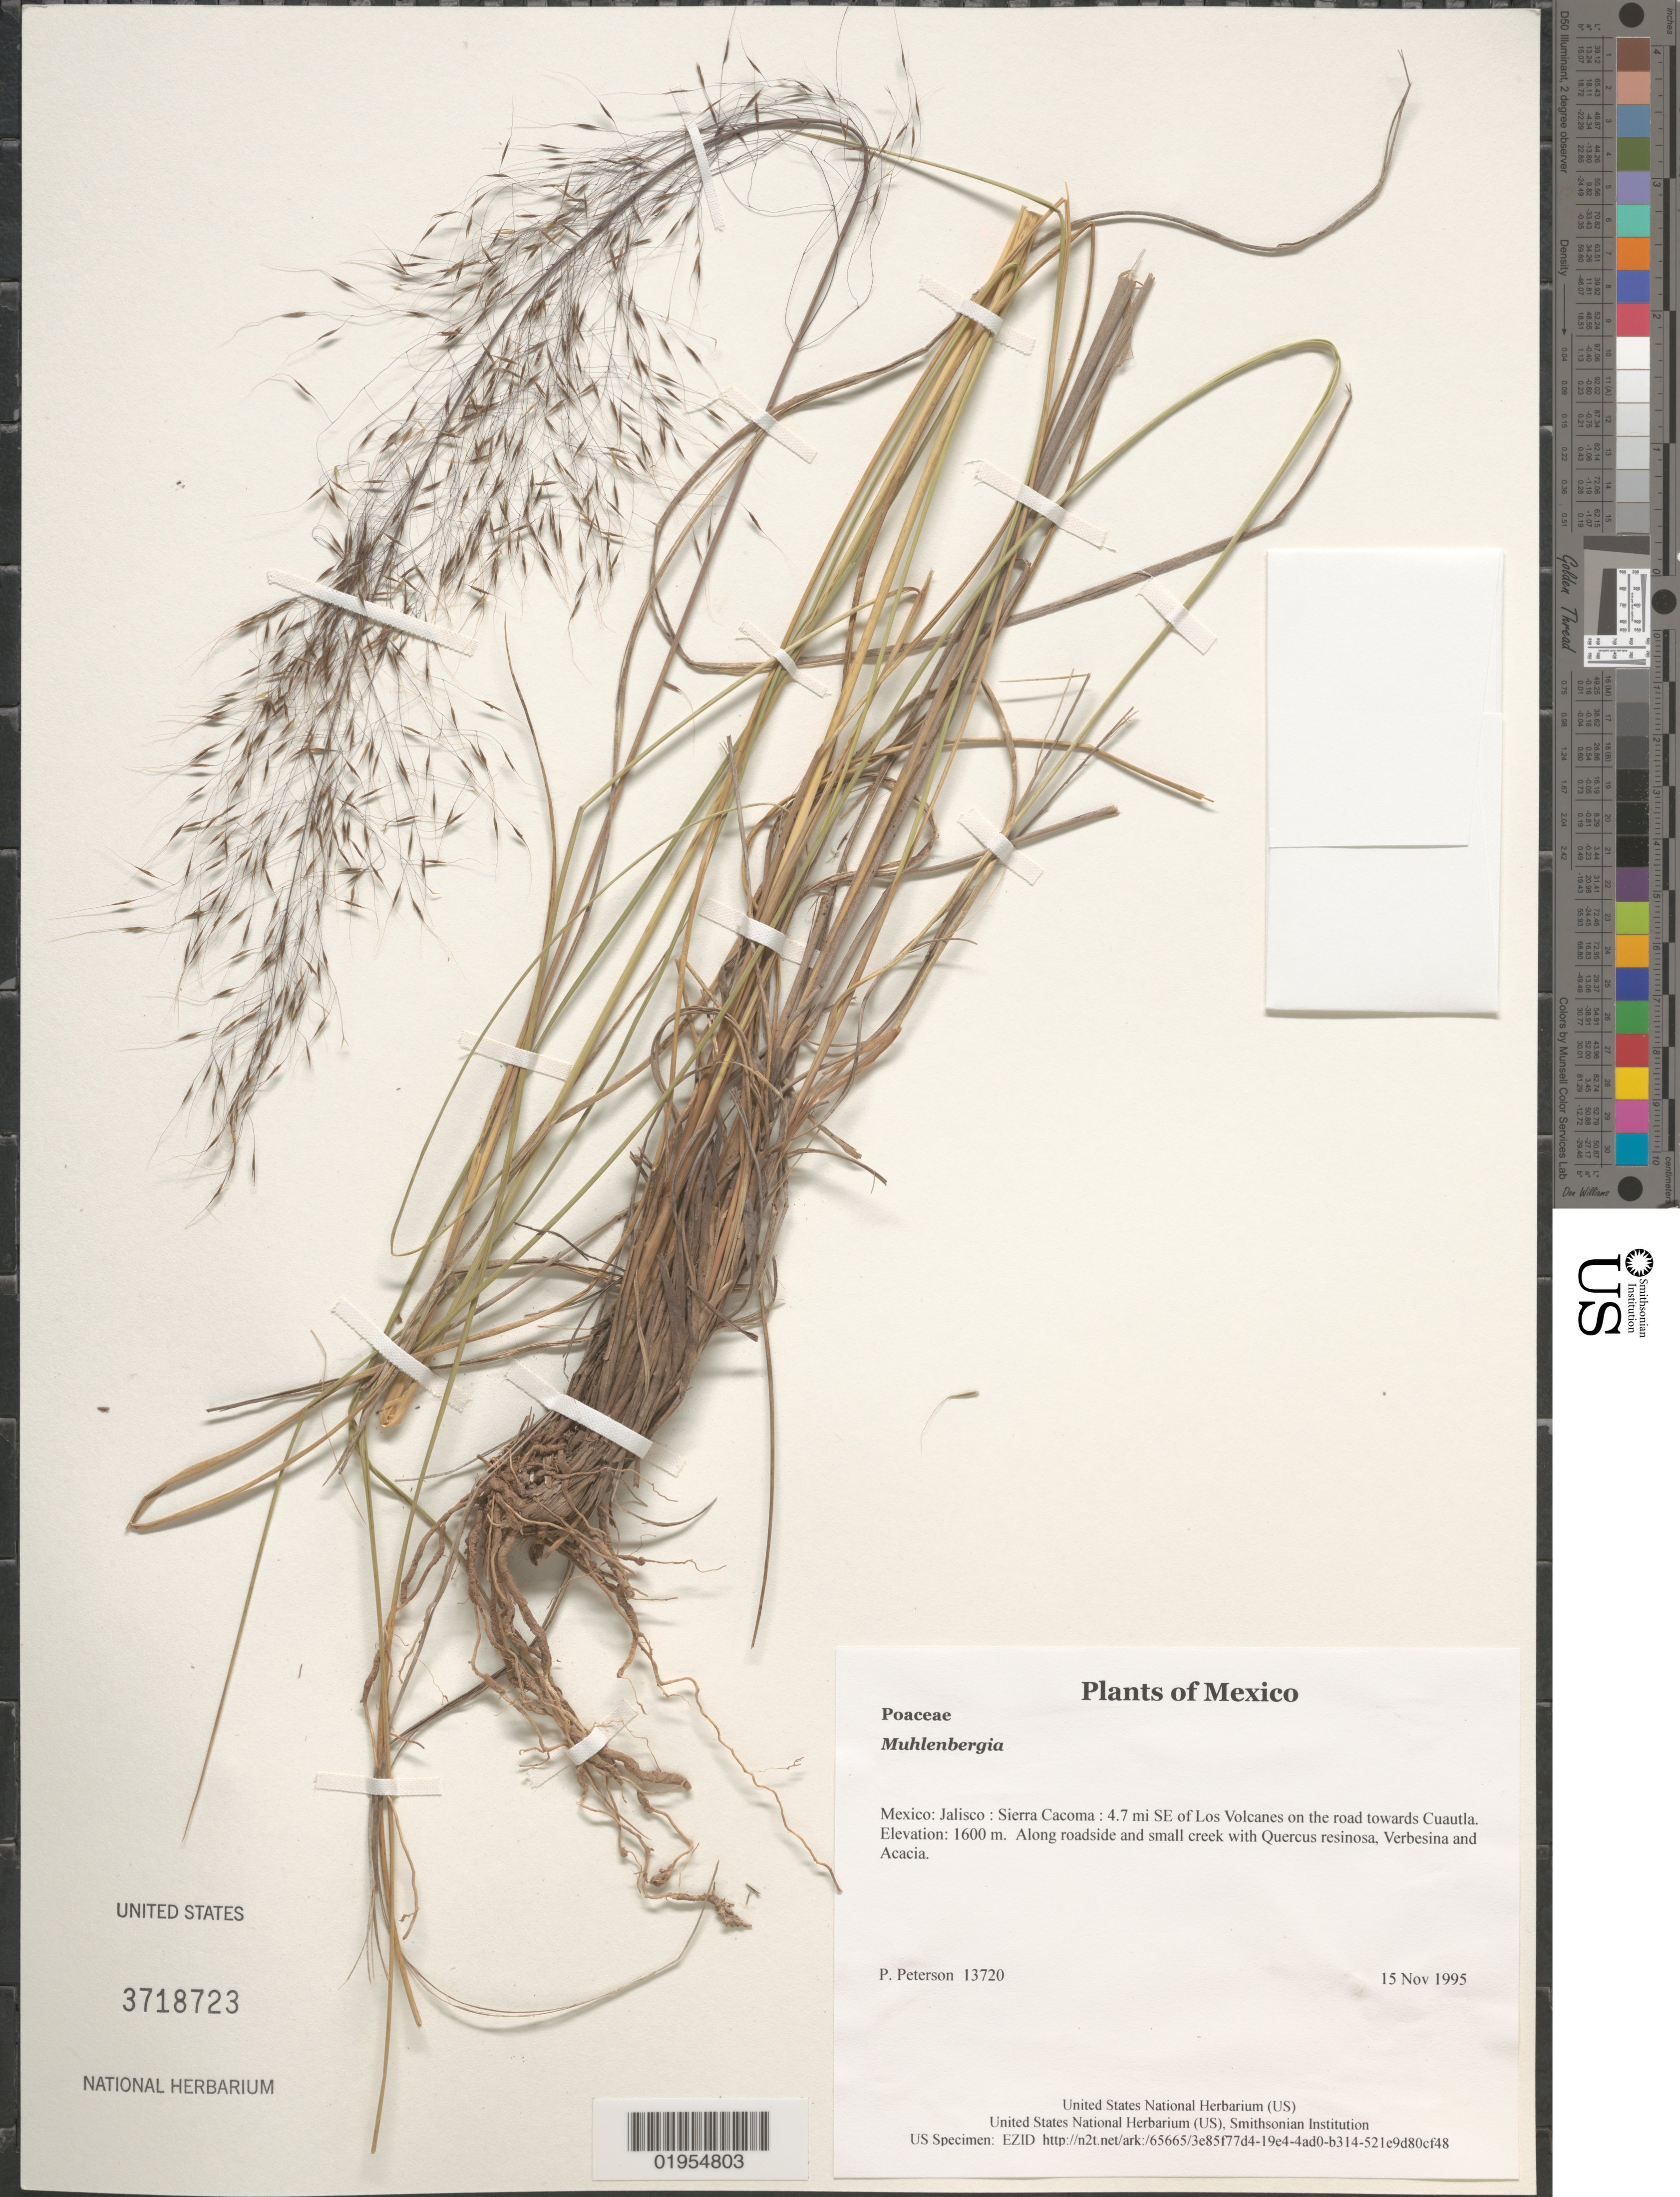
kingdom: Plantae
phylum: Tracheophyta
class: Liliopsida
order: Poales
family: Poaceae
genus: Muhlenbergia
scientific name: Muhlenbergia sp.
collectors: P. M. Peterson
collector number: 13720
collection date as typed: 15 Nov 1995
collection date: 1995-11-15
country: Mexico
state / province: Jalisco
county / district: Sierra Cacoma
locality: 4.7 mi SE of Los Volcanes on the road towards Cuautla.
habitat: Along roadside and small creek with Quercus resinosa, Verbesina and Acacia.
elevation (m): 1600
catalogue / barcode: US 3718723